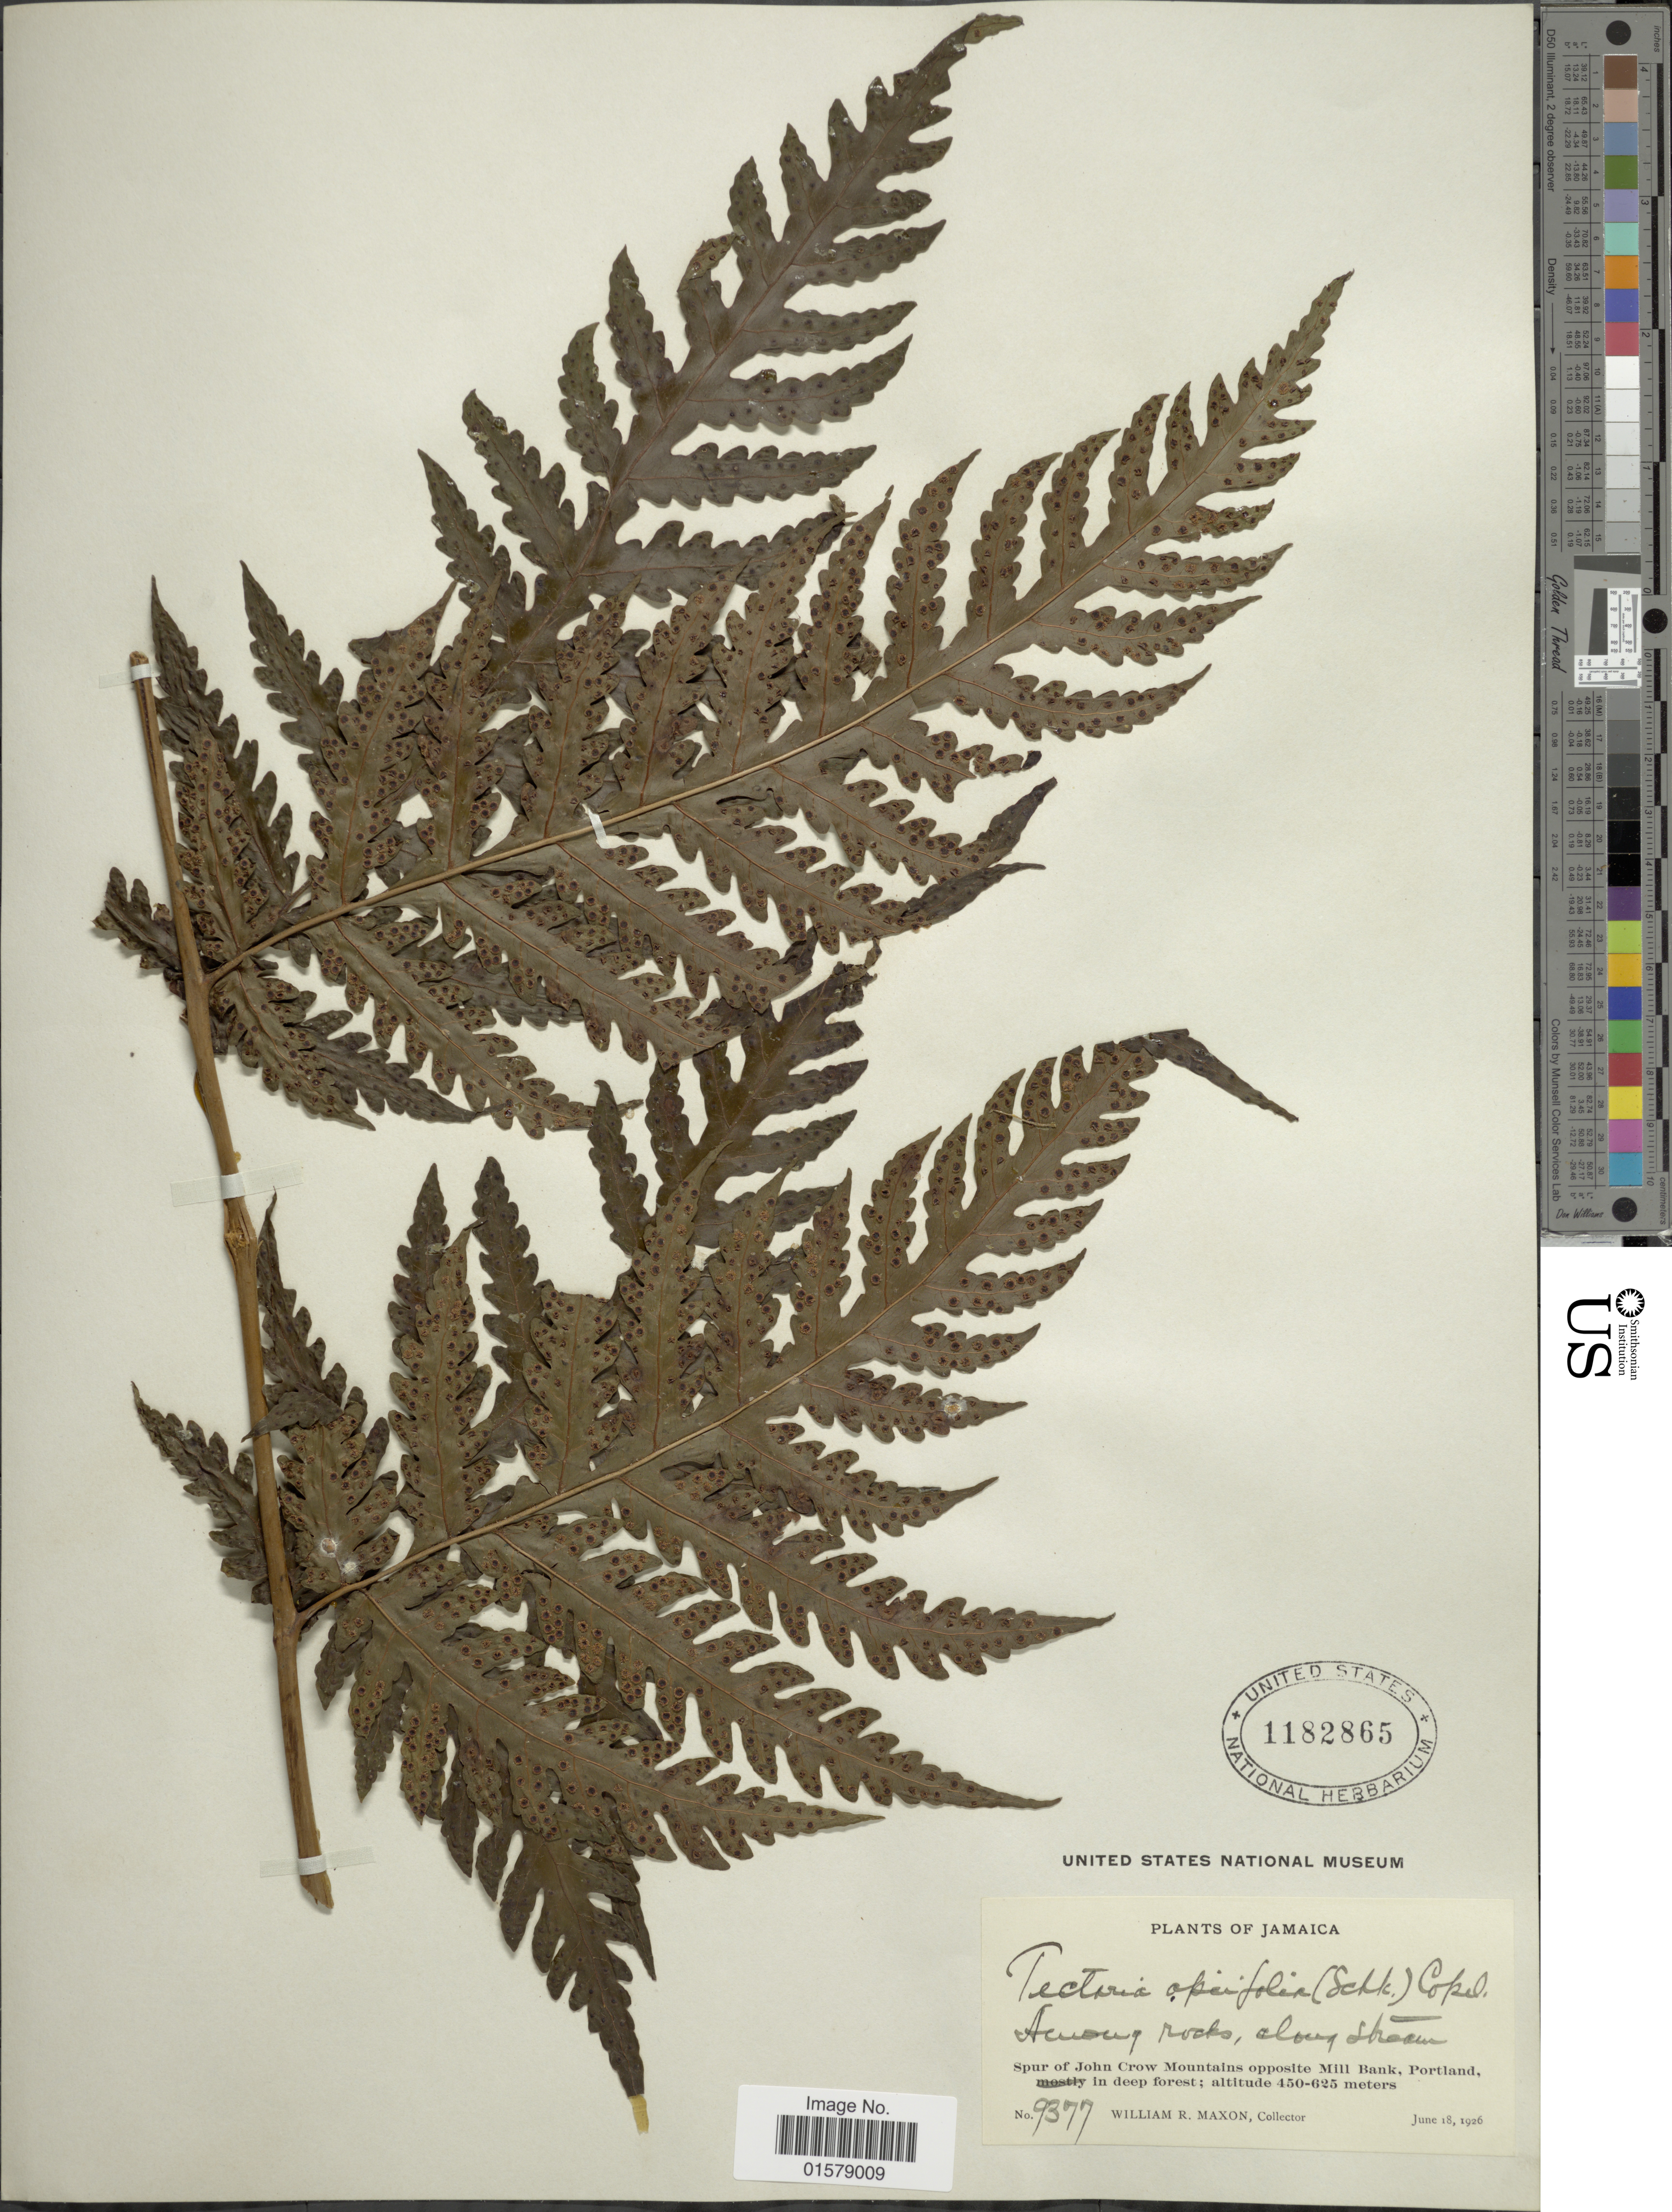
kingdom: Plantae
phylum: Tracheophyta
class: Polypodiopsida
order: Polypodiales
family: Tectariaceae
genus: Tectaria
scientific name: Tectaria apiifolia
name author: (Schkuhr) Copel.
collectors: W. R. Maxon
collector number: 9377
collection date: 1926-07-16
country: Jamaica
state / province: Portland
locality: Spur of John Crow Mountains opposite Mill Bank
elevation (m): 450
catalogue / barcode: US 1182865